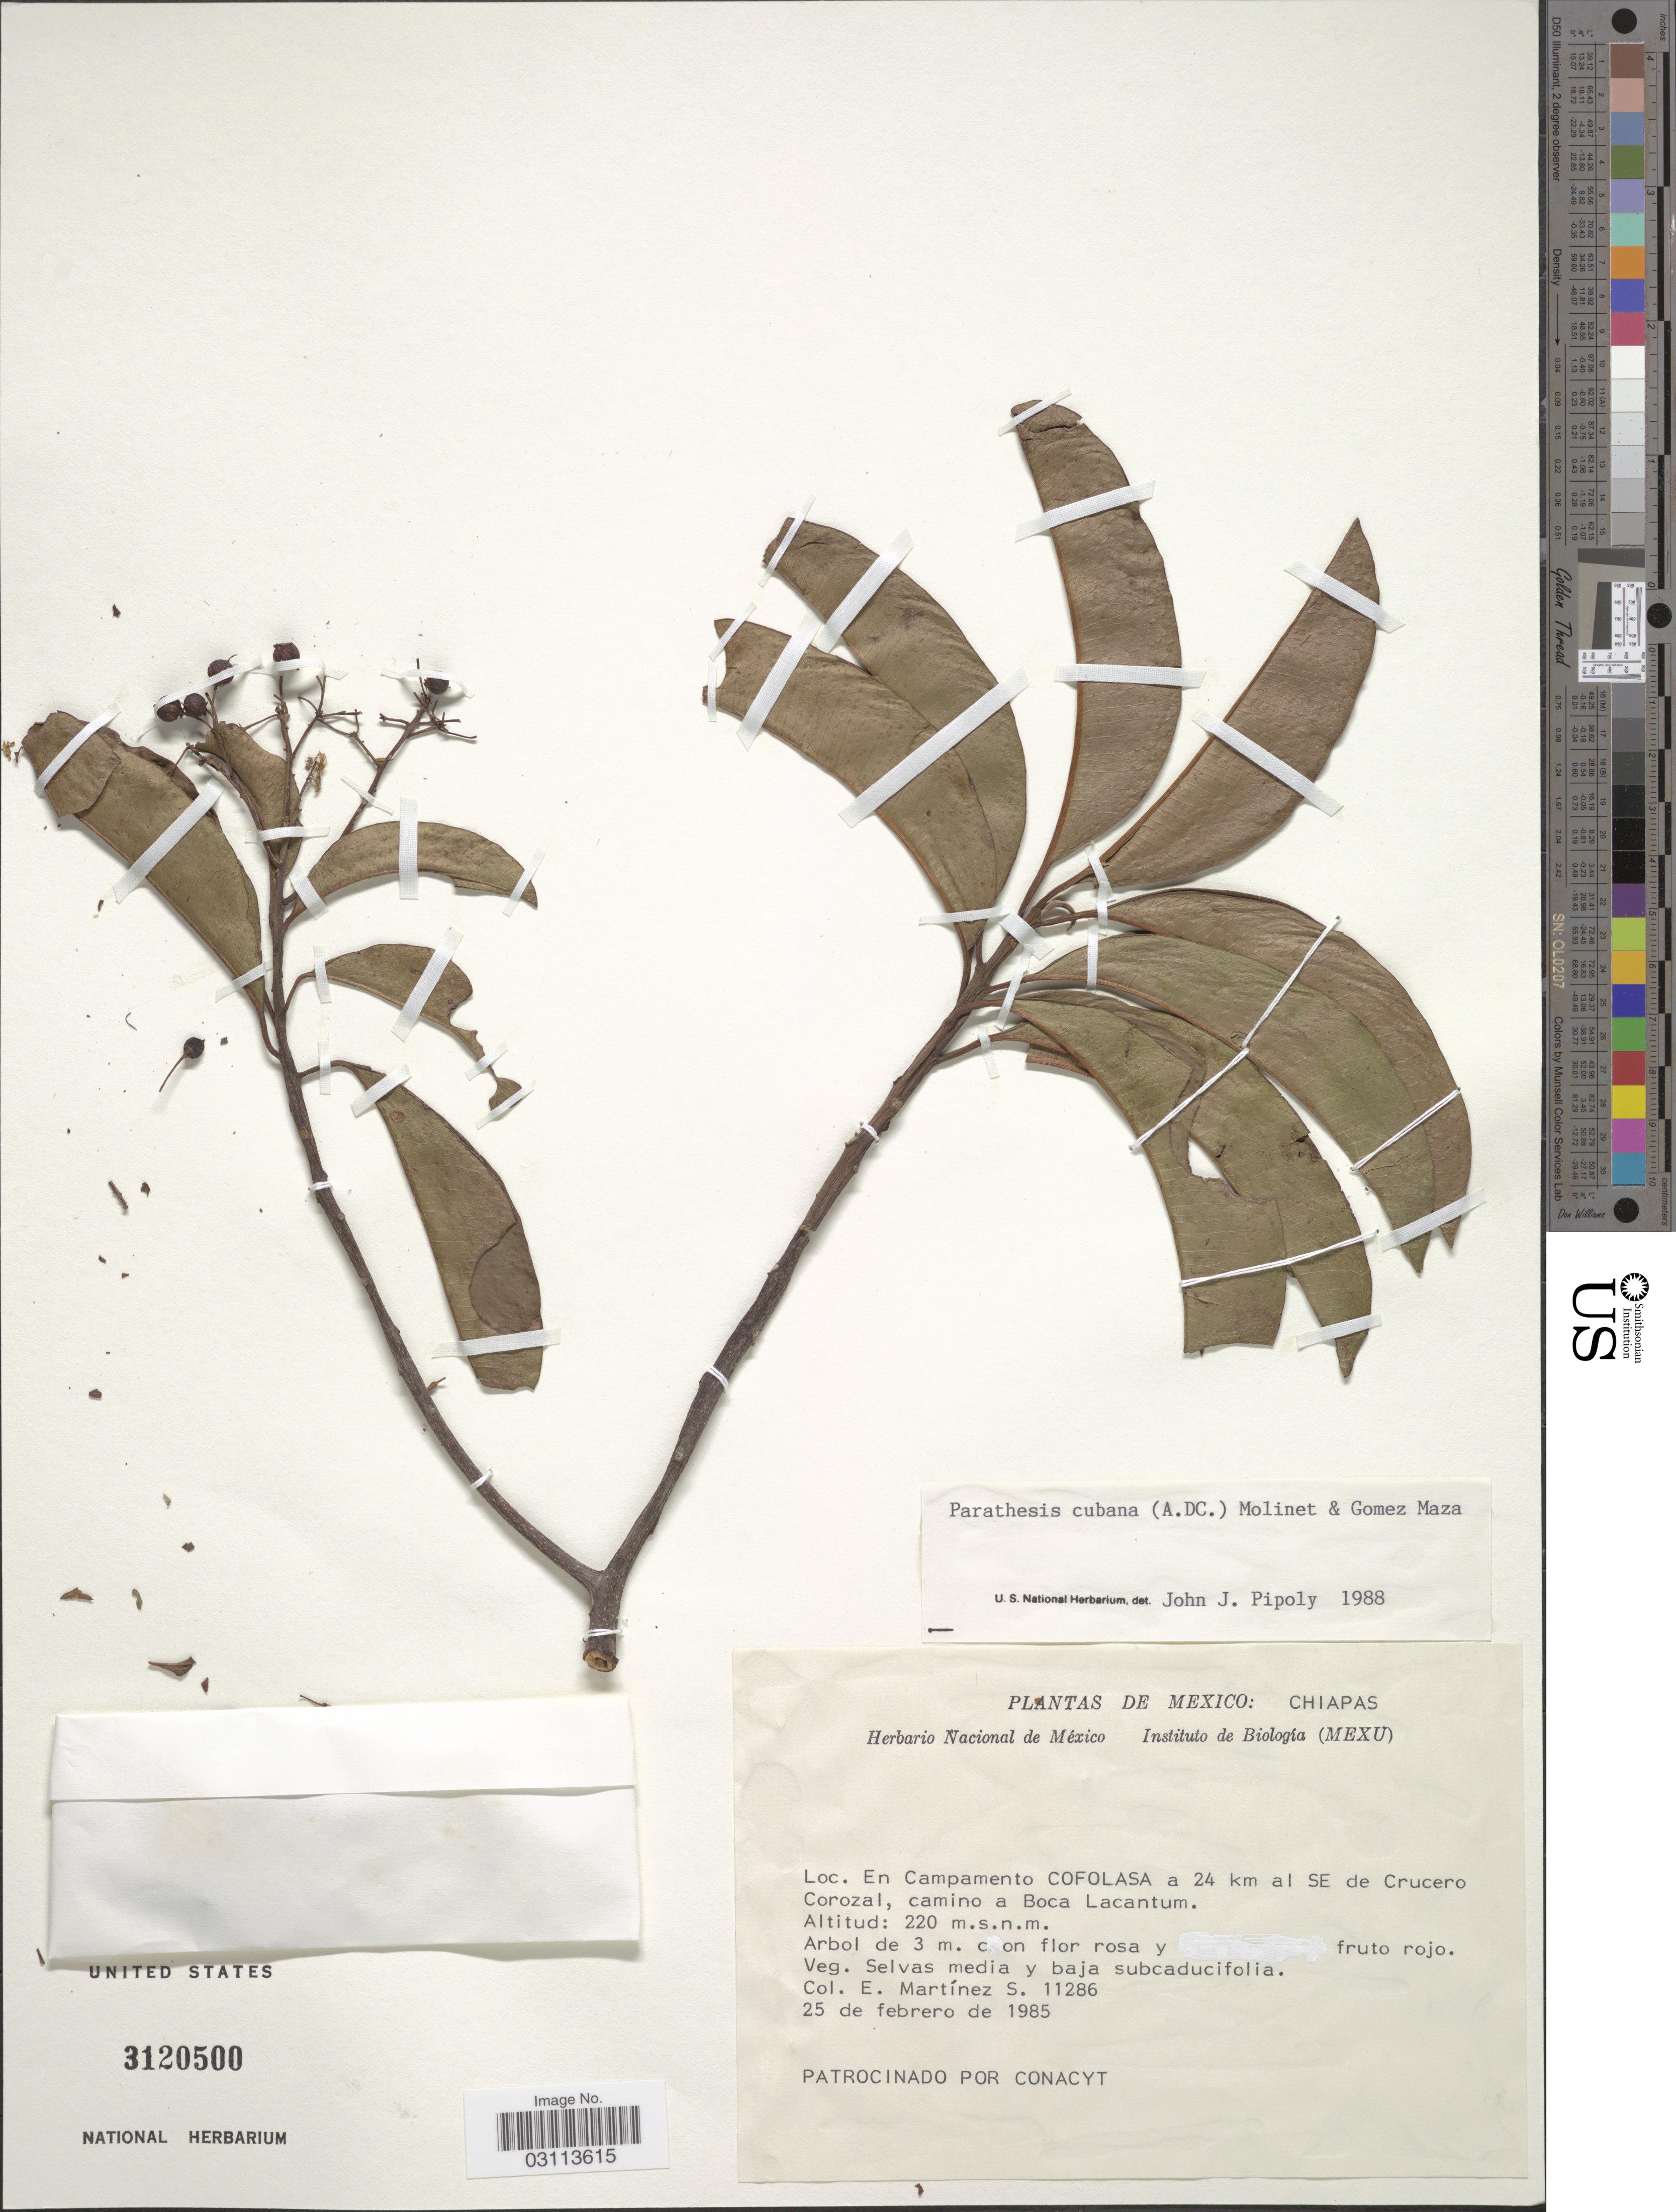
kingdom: Plantae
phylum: Tracheophyta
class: Magnoliopsida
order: Ericales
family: Primulaceae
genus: Parathesis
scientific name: Parathesis cubana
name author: (A. DC.) Molinet & M. Gómez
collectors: E. M. Martínez S.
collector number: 11286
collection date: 1985-02-25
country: Mexico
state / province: Chiapas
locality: En Campamento COFOLASA a 24 km al SE de Crucero Corozal, camino a Boca Lacantum.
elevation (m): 220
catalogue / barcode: US 3120500